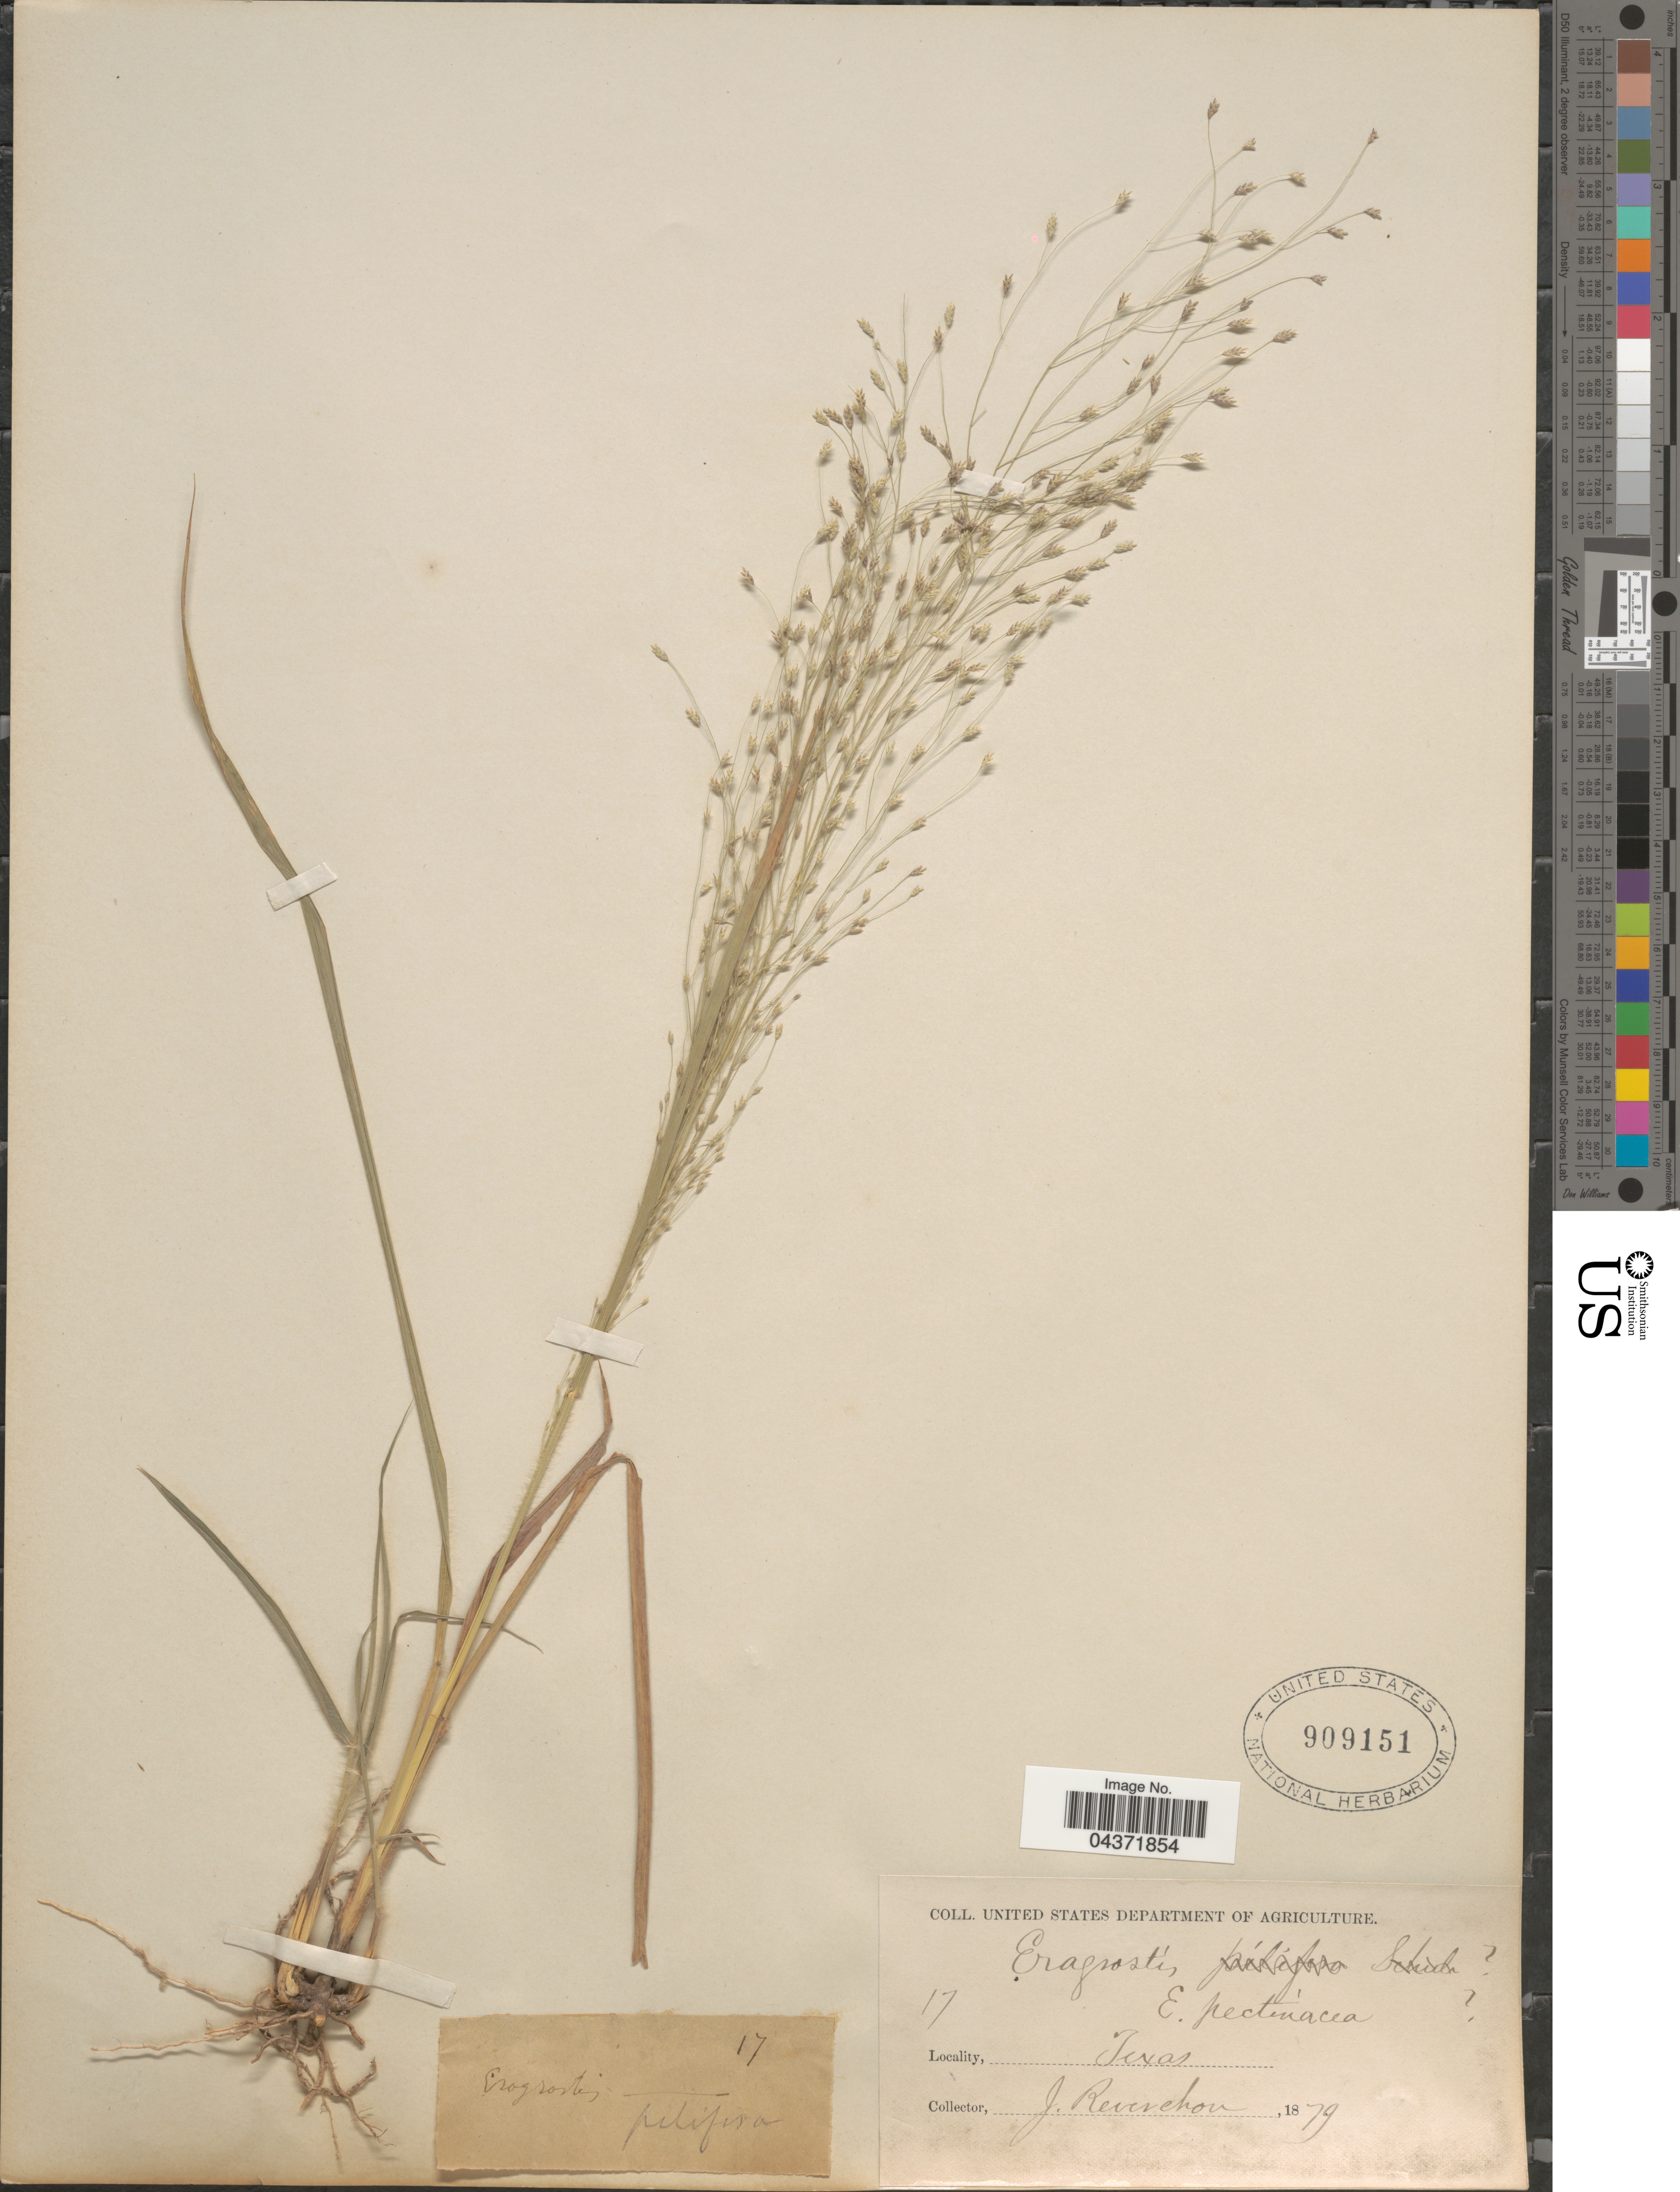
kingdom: Plantae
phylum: Tracheophyta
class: Liliopsida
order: Poales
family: Poaceae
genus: Eragrostis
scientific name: Eragrostis spectabilis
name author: (Pursh) Steud.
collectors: J. Reverchon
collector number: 17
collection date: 1879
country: United States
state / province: Texas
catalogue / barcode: US 909151